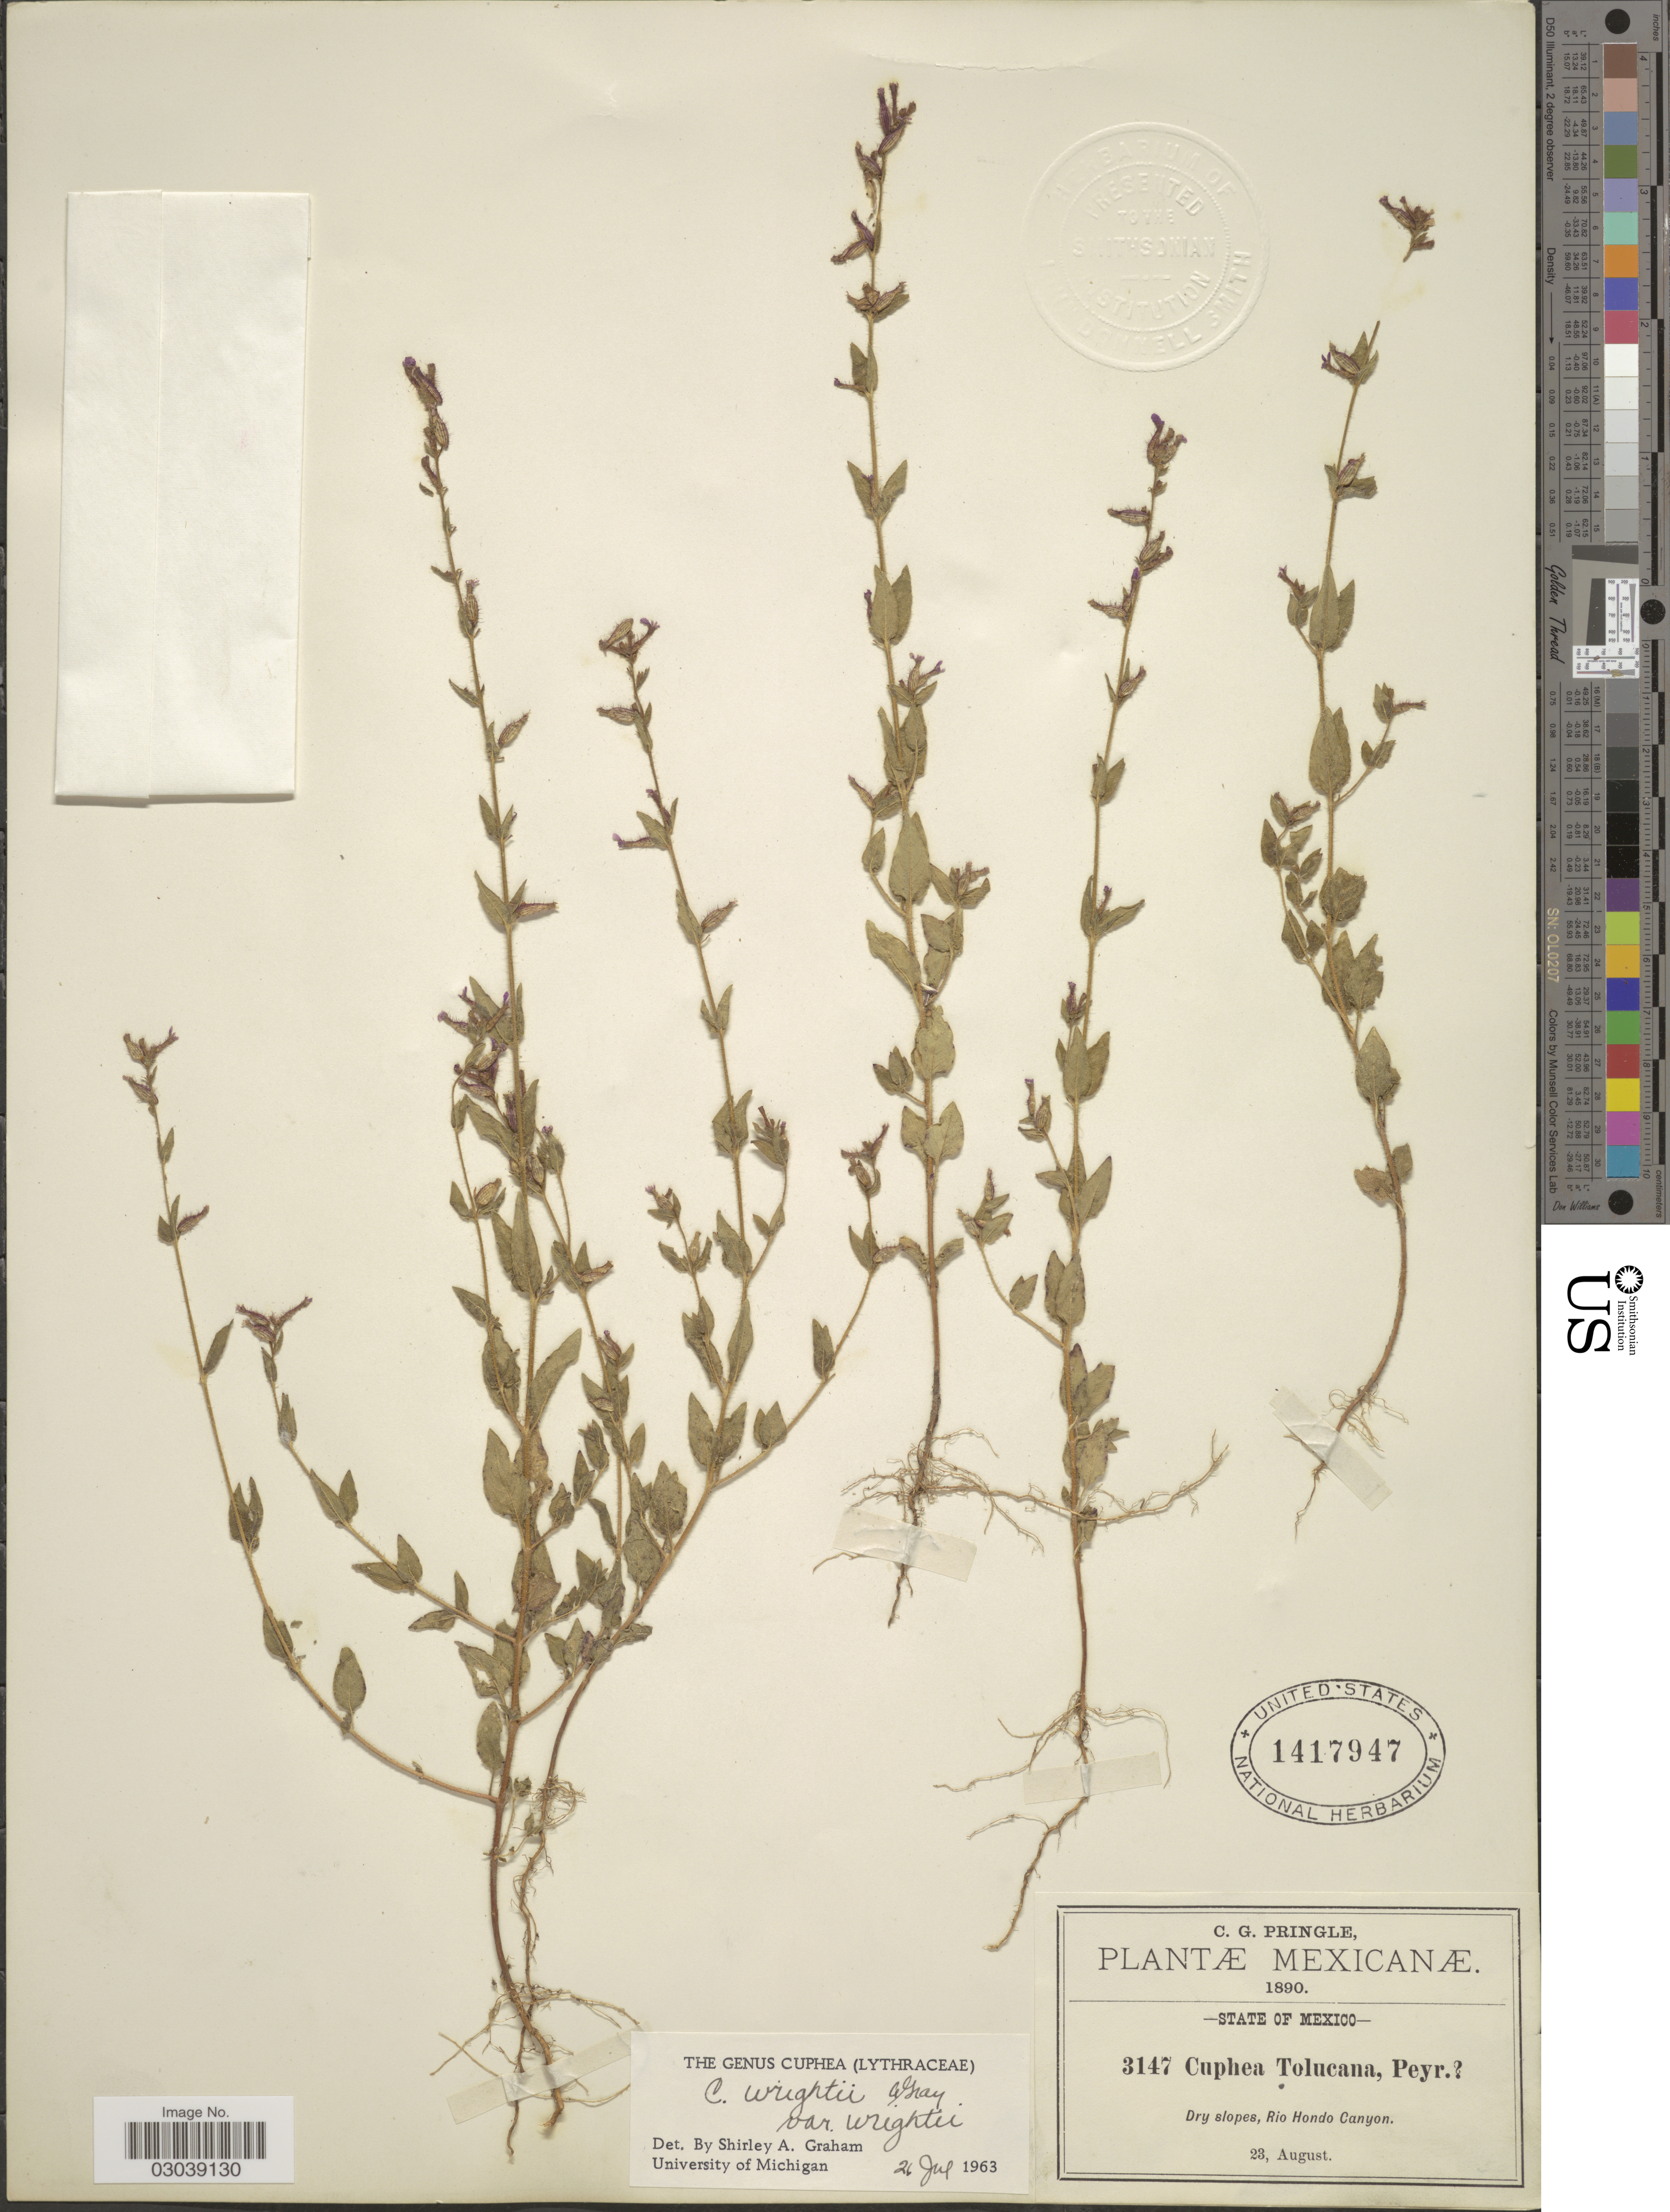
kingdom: Plantae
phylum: Tracheophyta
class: Magnoliopsida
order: Myrtales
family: Lythraceae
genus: Cuphea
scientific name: Cuphea wrightii var. wrightii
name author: A. Gray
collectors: C. G. Pringle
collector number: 3147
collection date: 1890-08-23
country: Mexico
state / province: México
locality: Rio Hondo Canyon.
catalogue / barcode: US 1417947